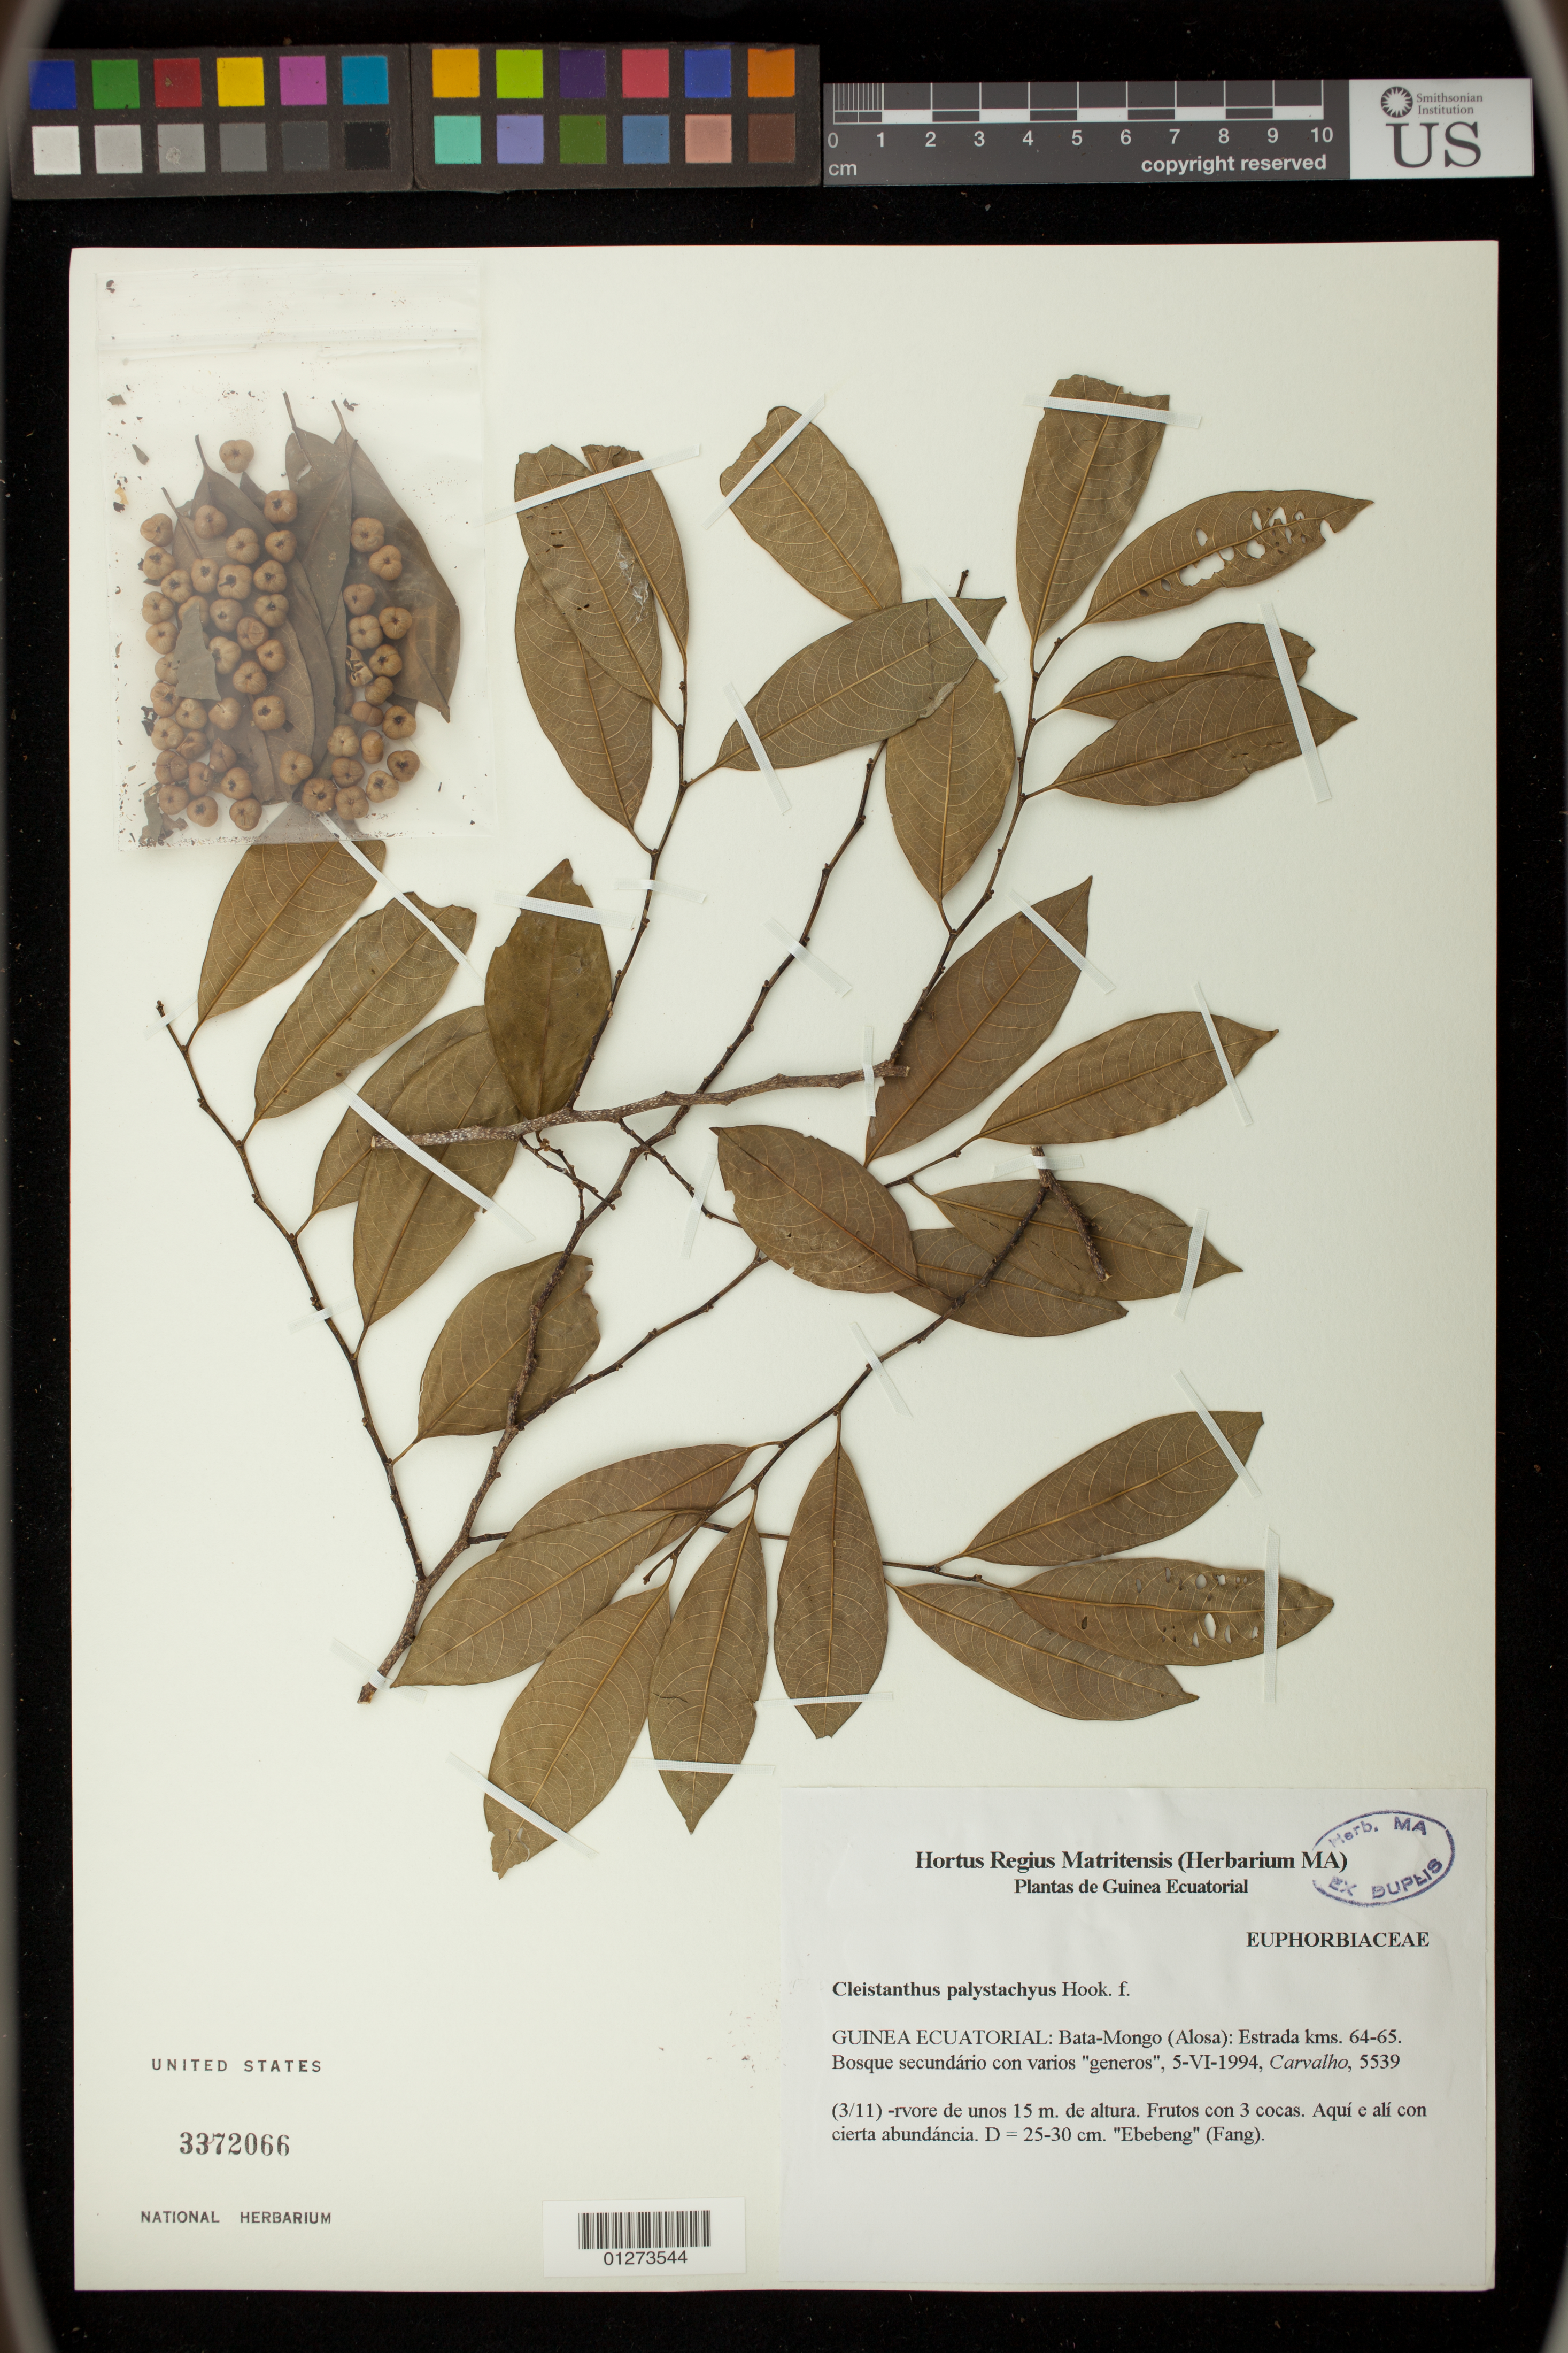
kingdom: Plantae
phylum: Tracheophyta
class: Magnoliopsida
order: Malpighiales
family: Phyllanthaceae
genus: Cleistanthus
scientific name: Cleistanthus polystachyus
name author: Hook. f. ex Planch.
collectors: -. Calvalho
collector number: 5539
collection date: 1994-06-05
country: Equatorial Guinea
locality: Bata-Mongo (Alosa): Estrada kms. 64-65.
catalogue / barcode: US 3372066